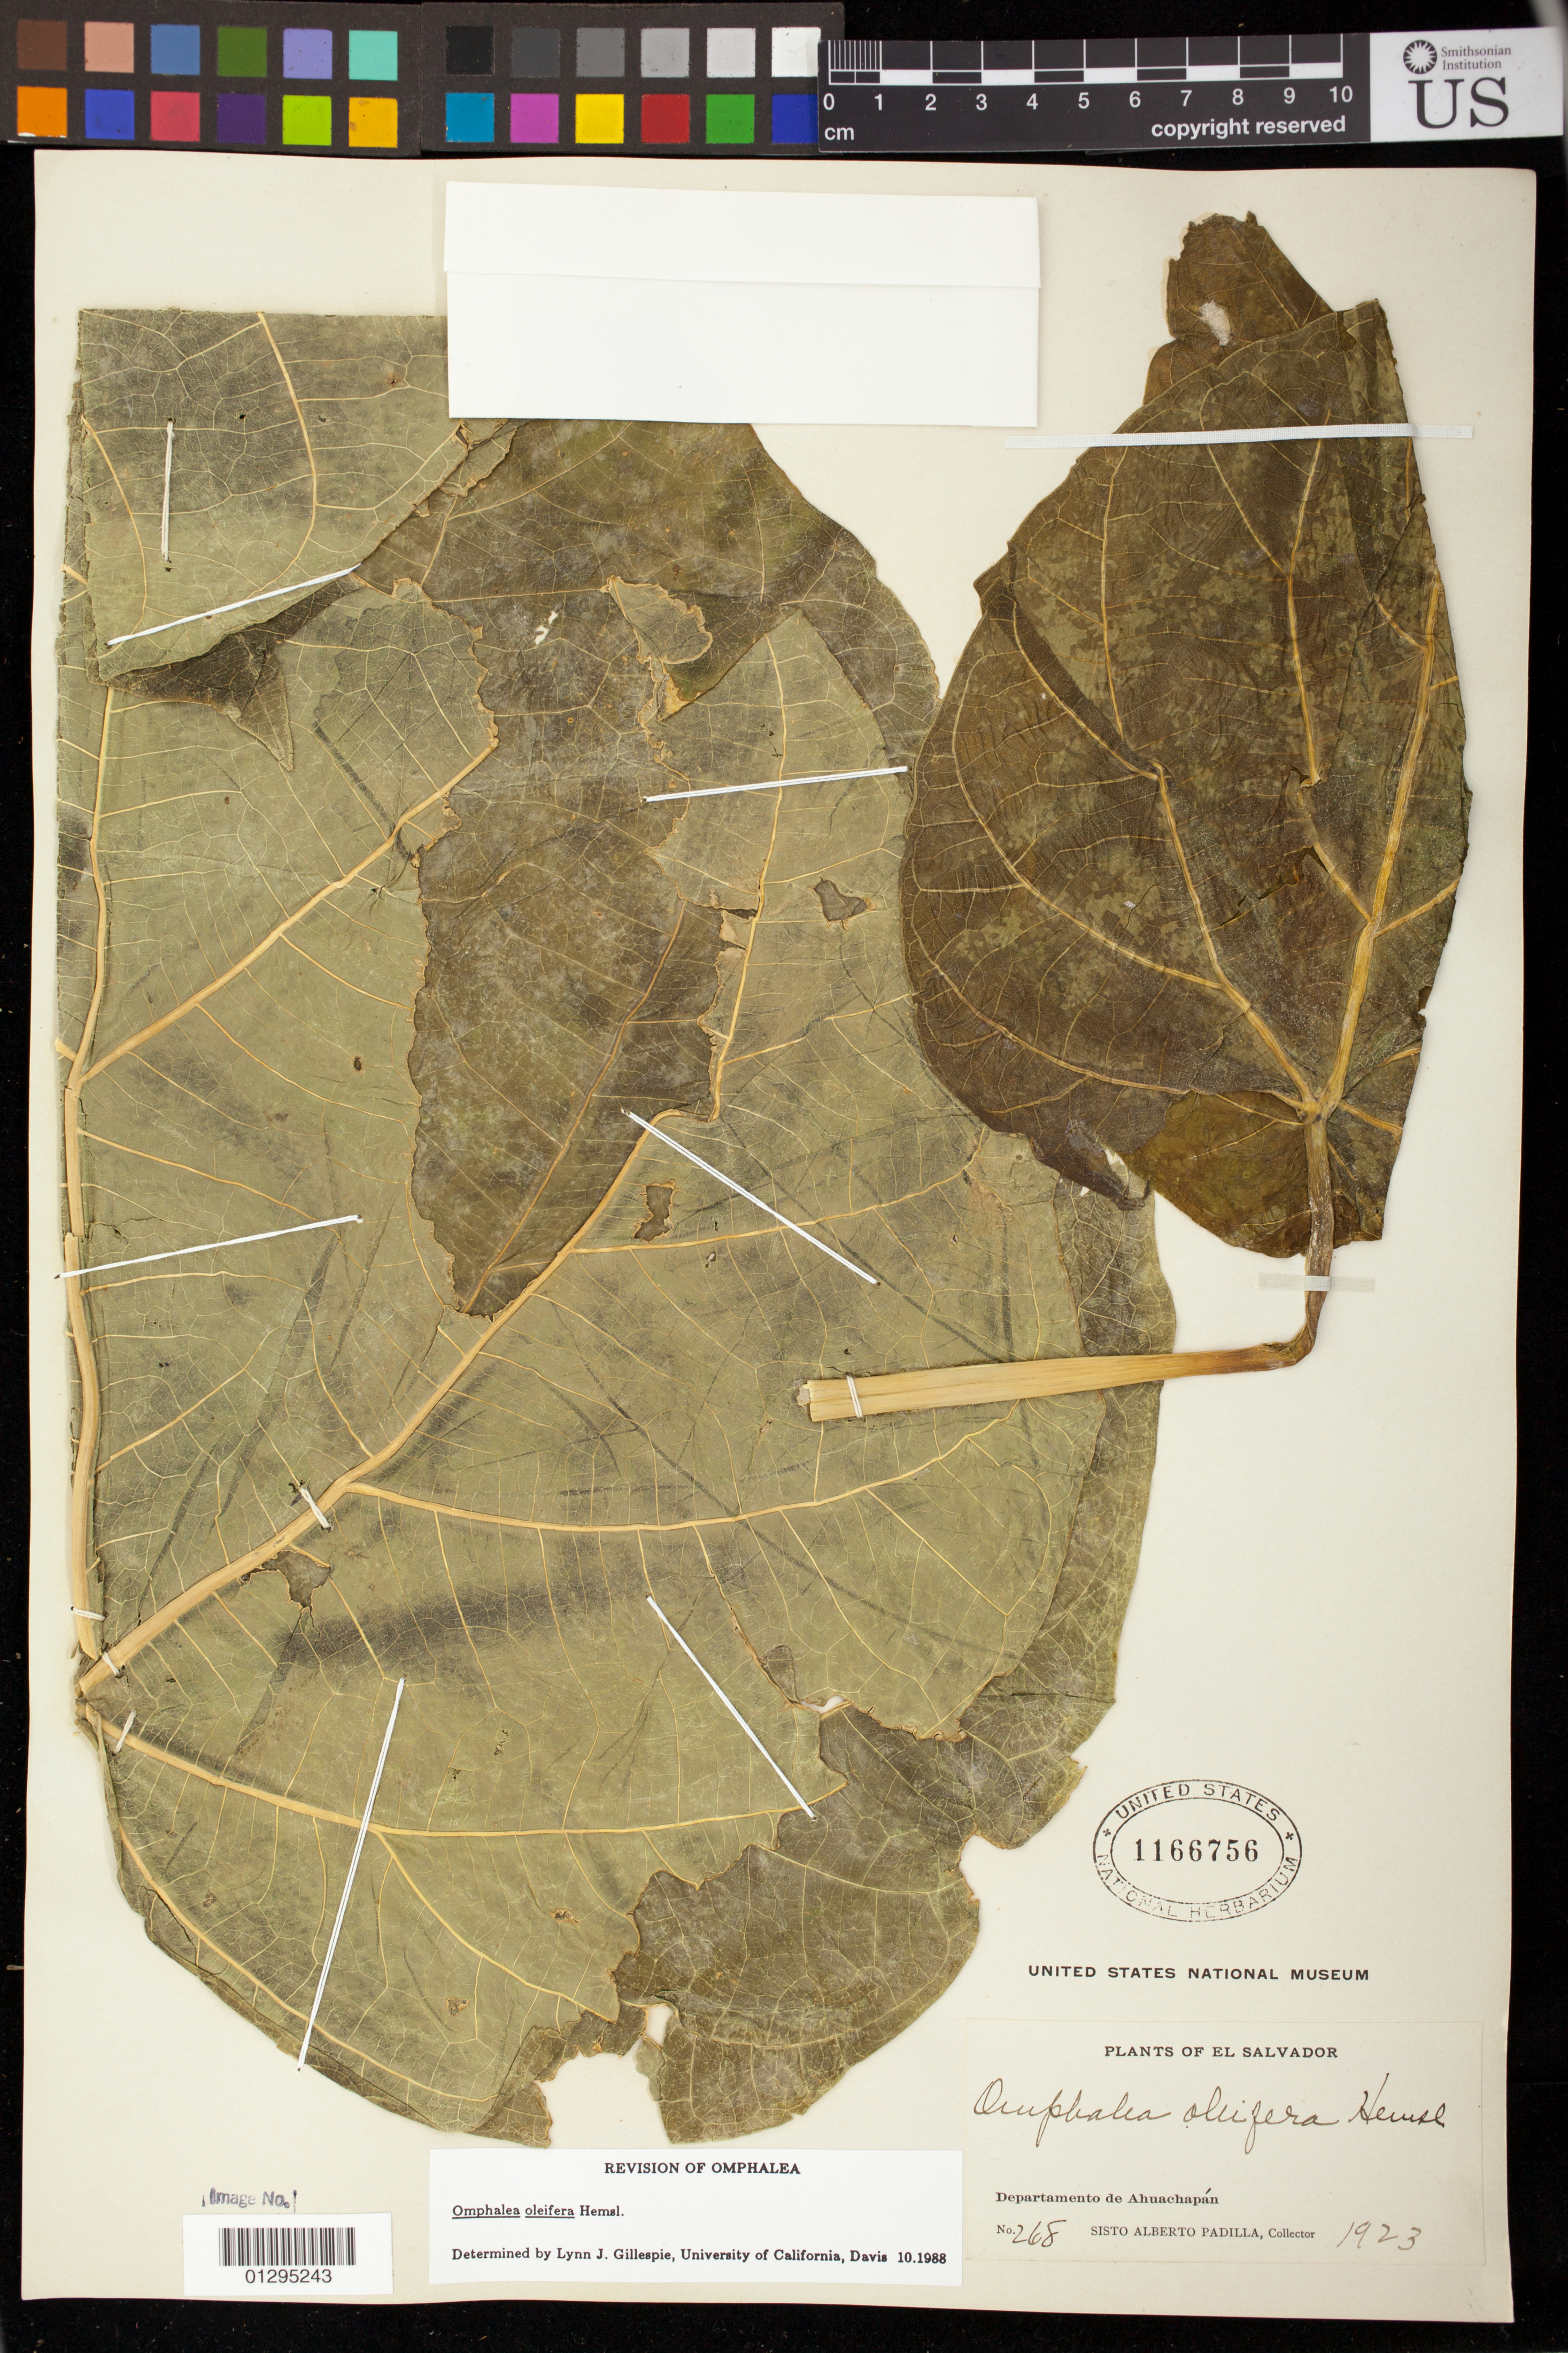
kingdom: Plantae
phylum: Tracheophyta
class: Magnoliopsida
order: Malpighiales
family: Euphorbiaceae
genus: Omphalea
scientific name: Omphalea oleifera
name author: Hemsl.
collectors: S. A. Padilla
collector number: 268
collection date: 1923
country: El Salvador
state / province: Ahuachapan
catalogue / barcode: US 1166756